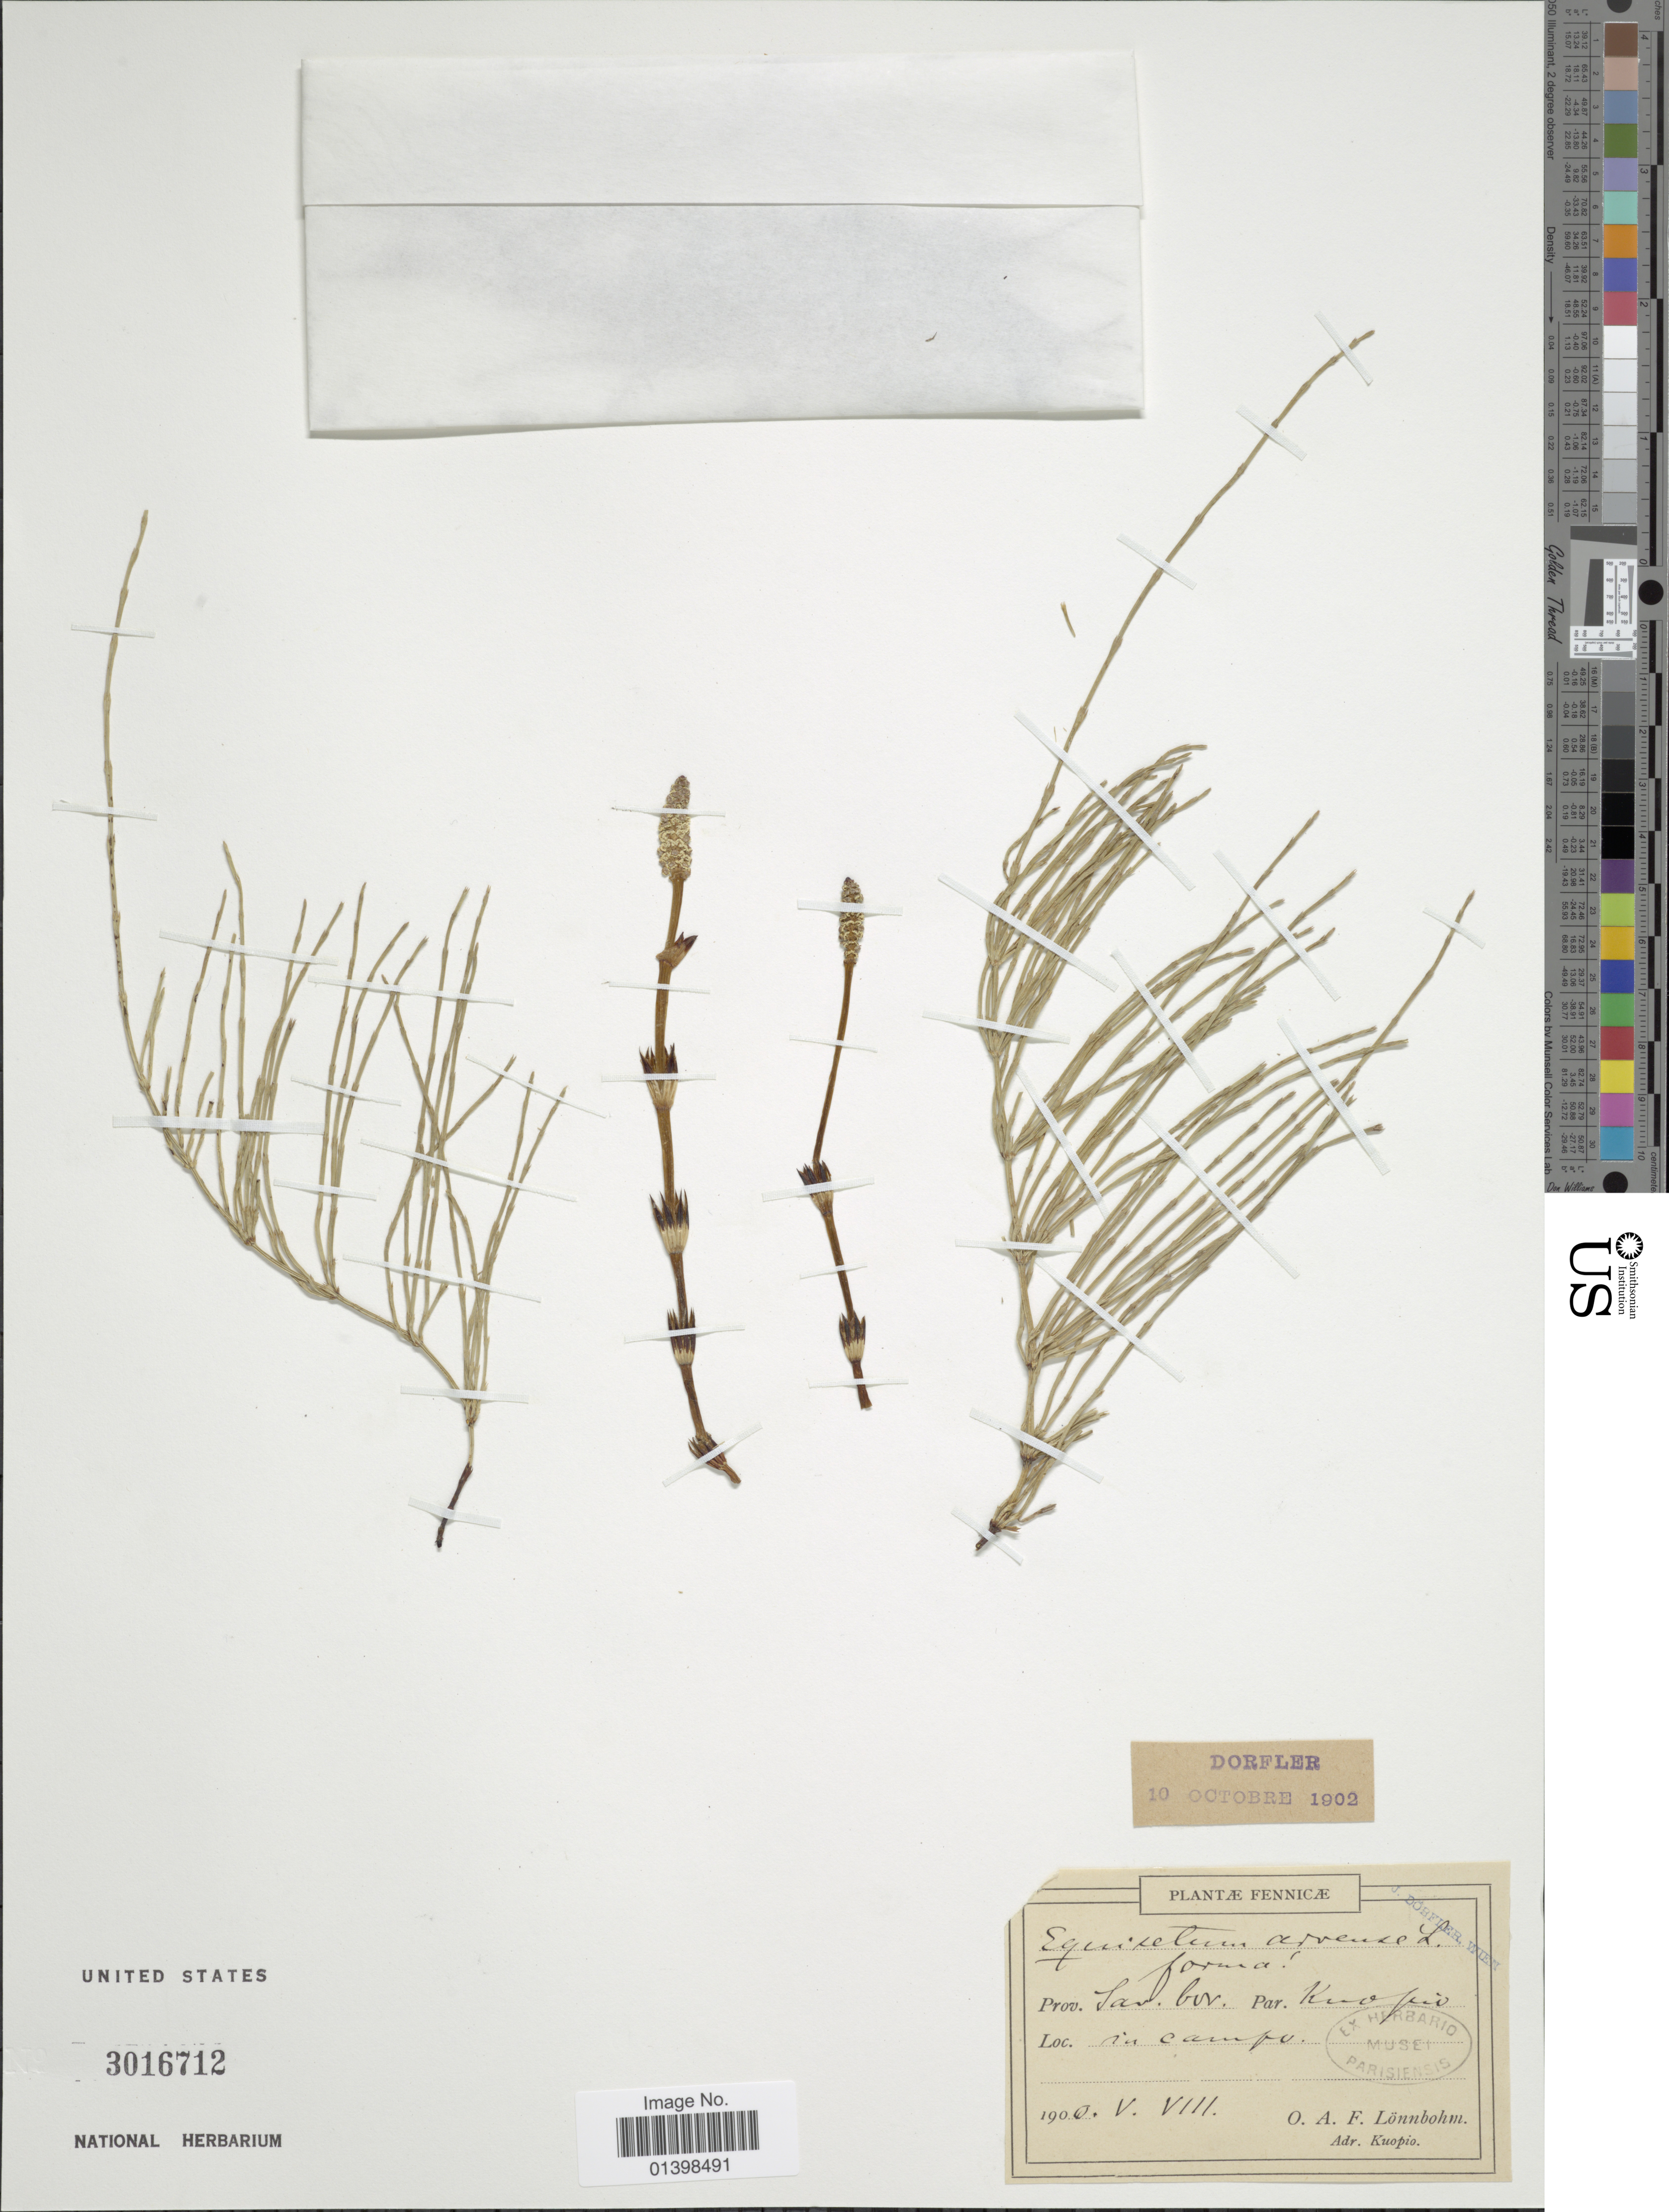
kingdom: Plantae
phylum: Tracheophyta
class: Polypodiopsida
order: Equisetales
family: Equisetaceae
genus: Equisetum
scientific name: Equisetum arvense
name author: L.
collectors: O. Lönnbohm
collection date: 1900-05/1900-08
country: Finland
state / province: Pohjois-Savo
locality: Kuopio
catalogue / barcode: US 3016712